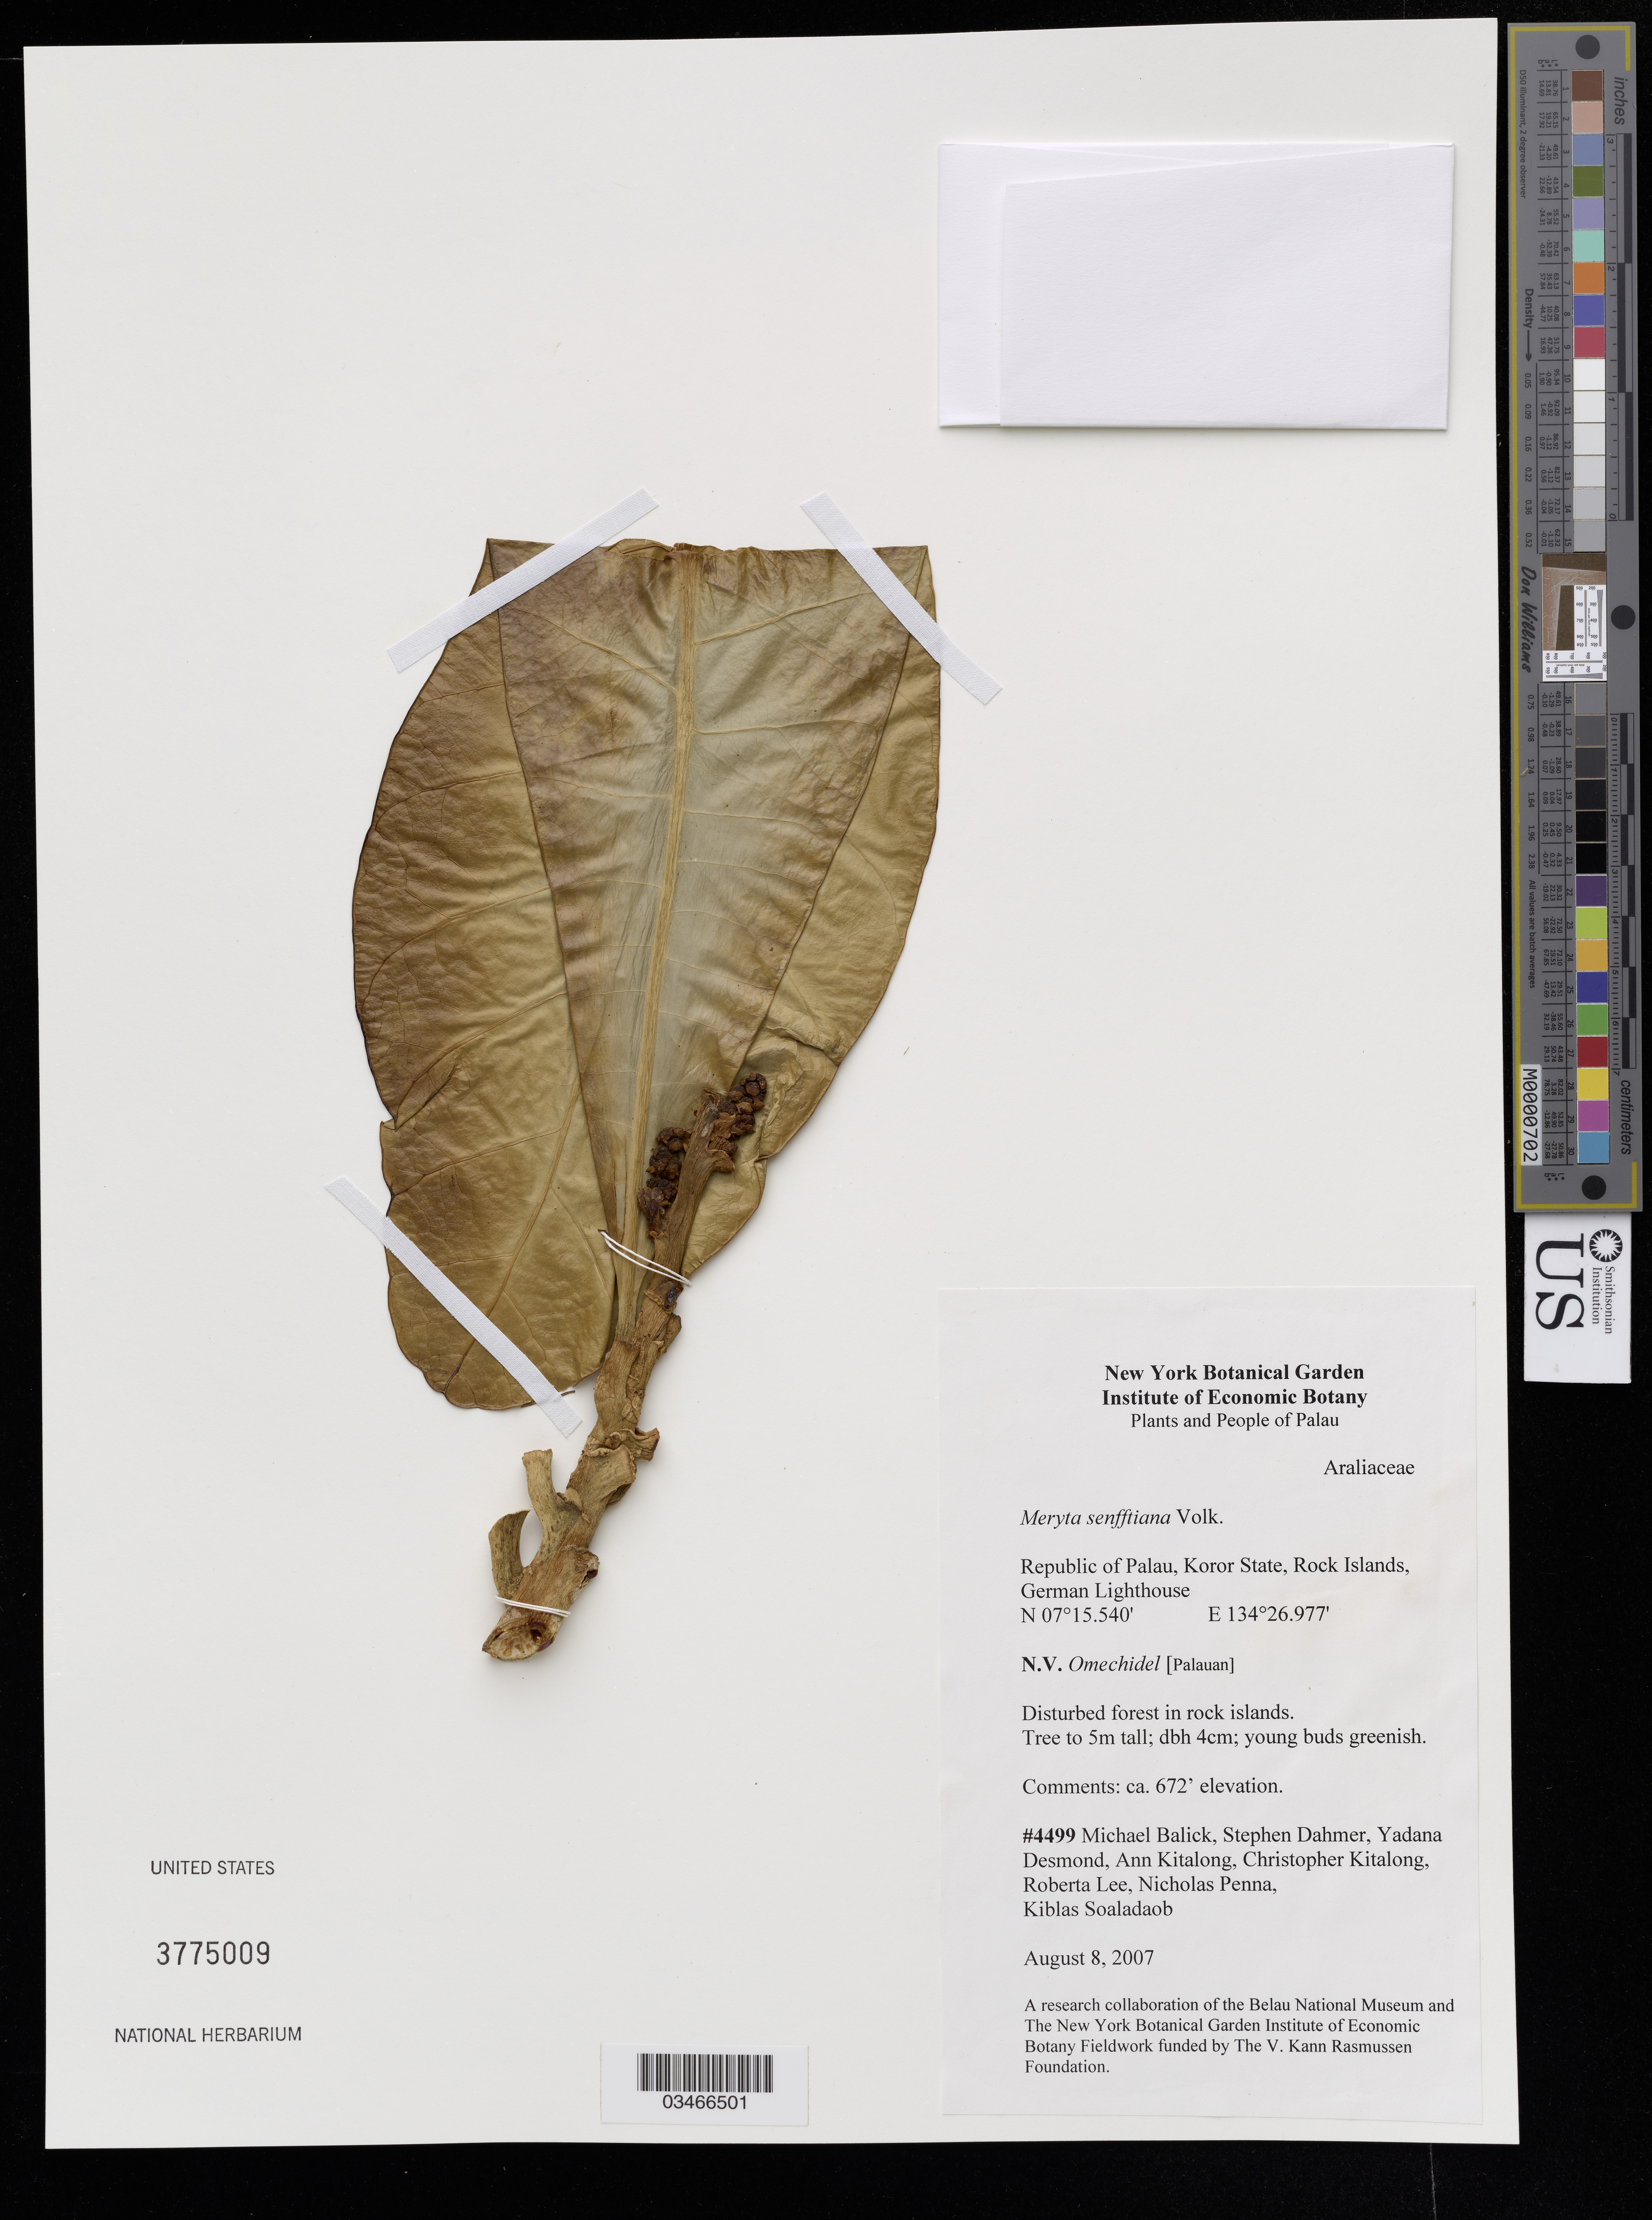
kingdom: Plantae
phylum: Tracheophyta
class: Magnoliopsida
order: Apiales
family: Araliaceae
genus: Meryta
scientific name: Meryta senfftiana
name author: Volkens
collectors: M. Balick, S. Dahmer, Y. Desmond & A. Kitalong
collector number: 4499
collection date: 2007-08-08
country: Micronesia, Federated States of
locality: Republic of Palua, Koror State, Rock Islands, German Lighthouse.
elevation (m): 205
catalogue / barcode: US 3775009